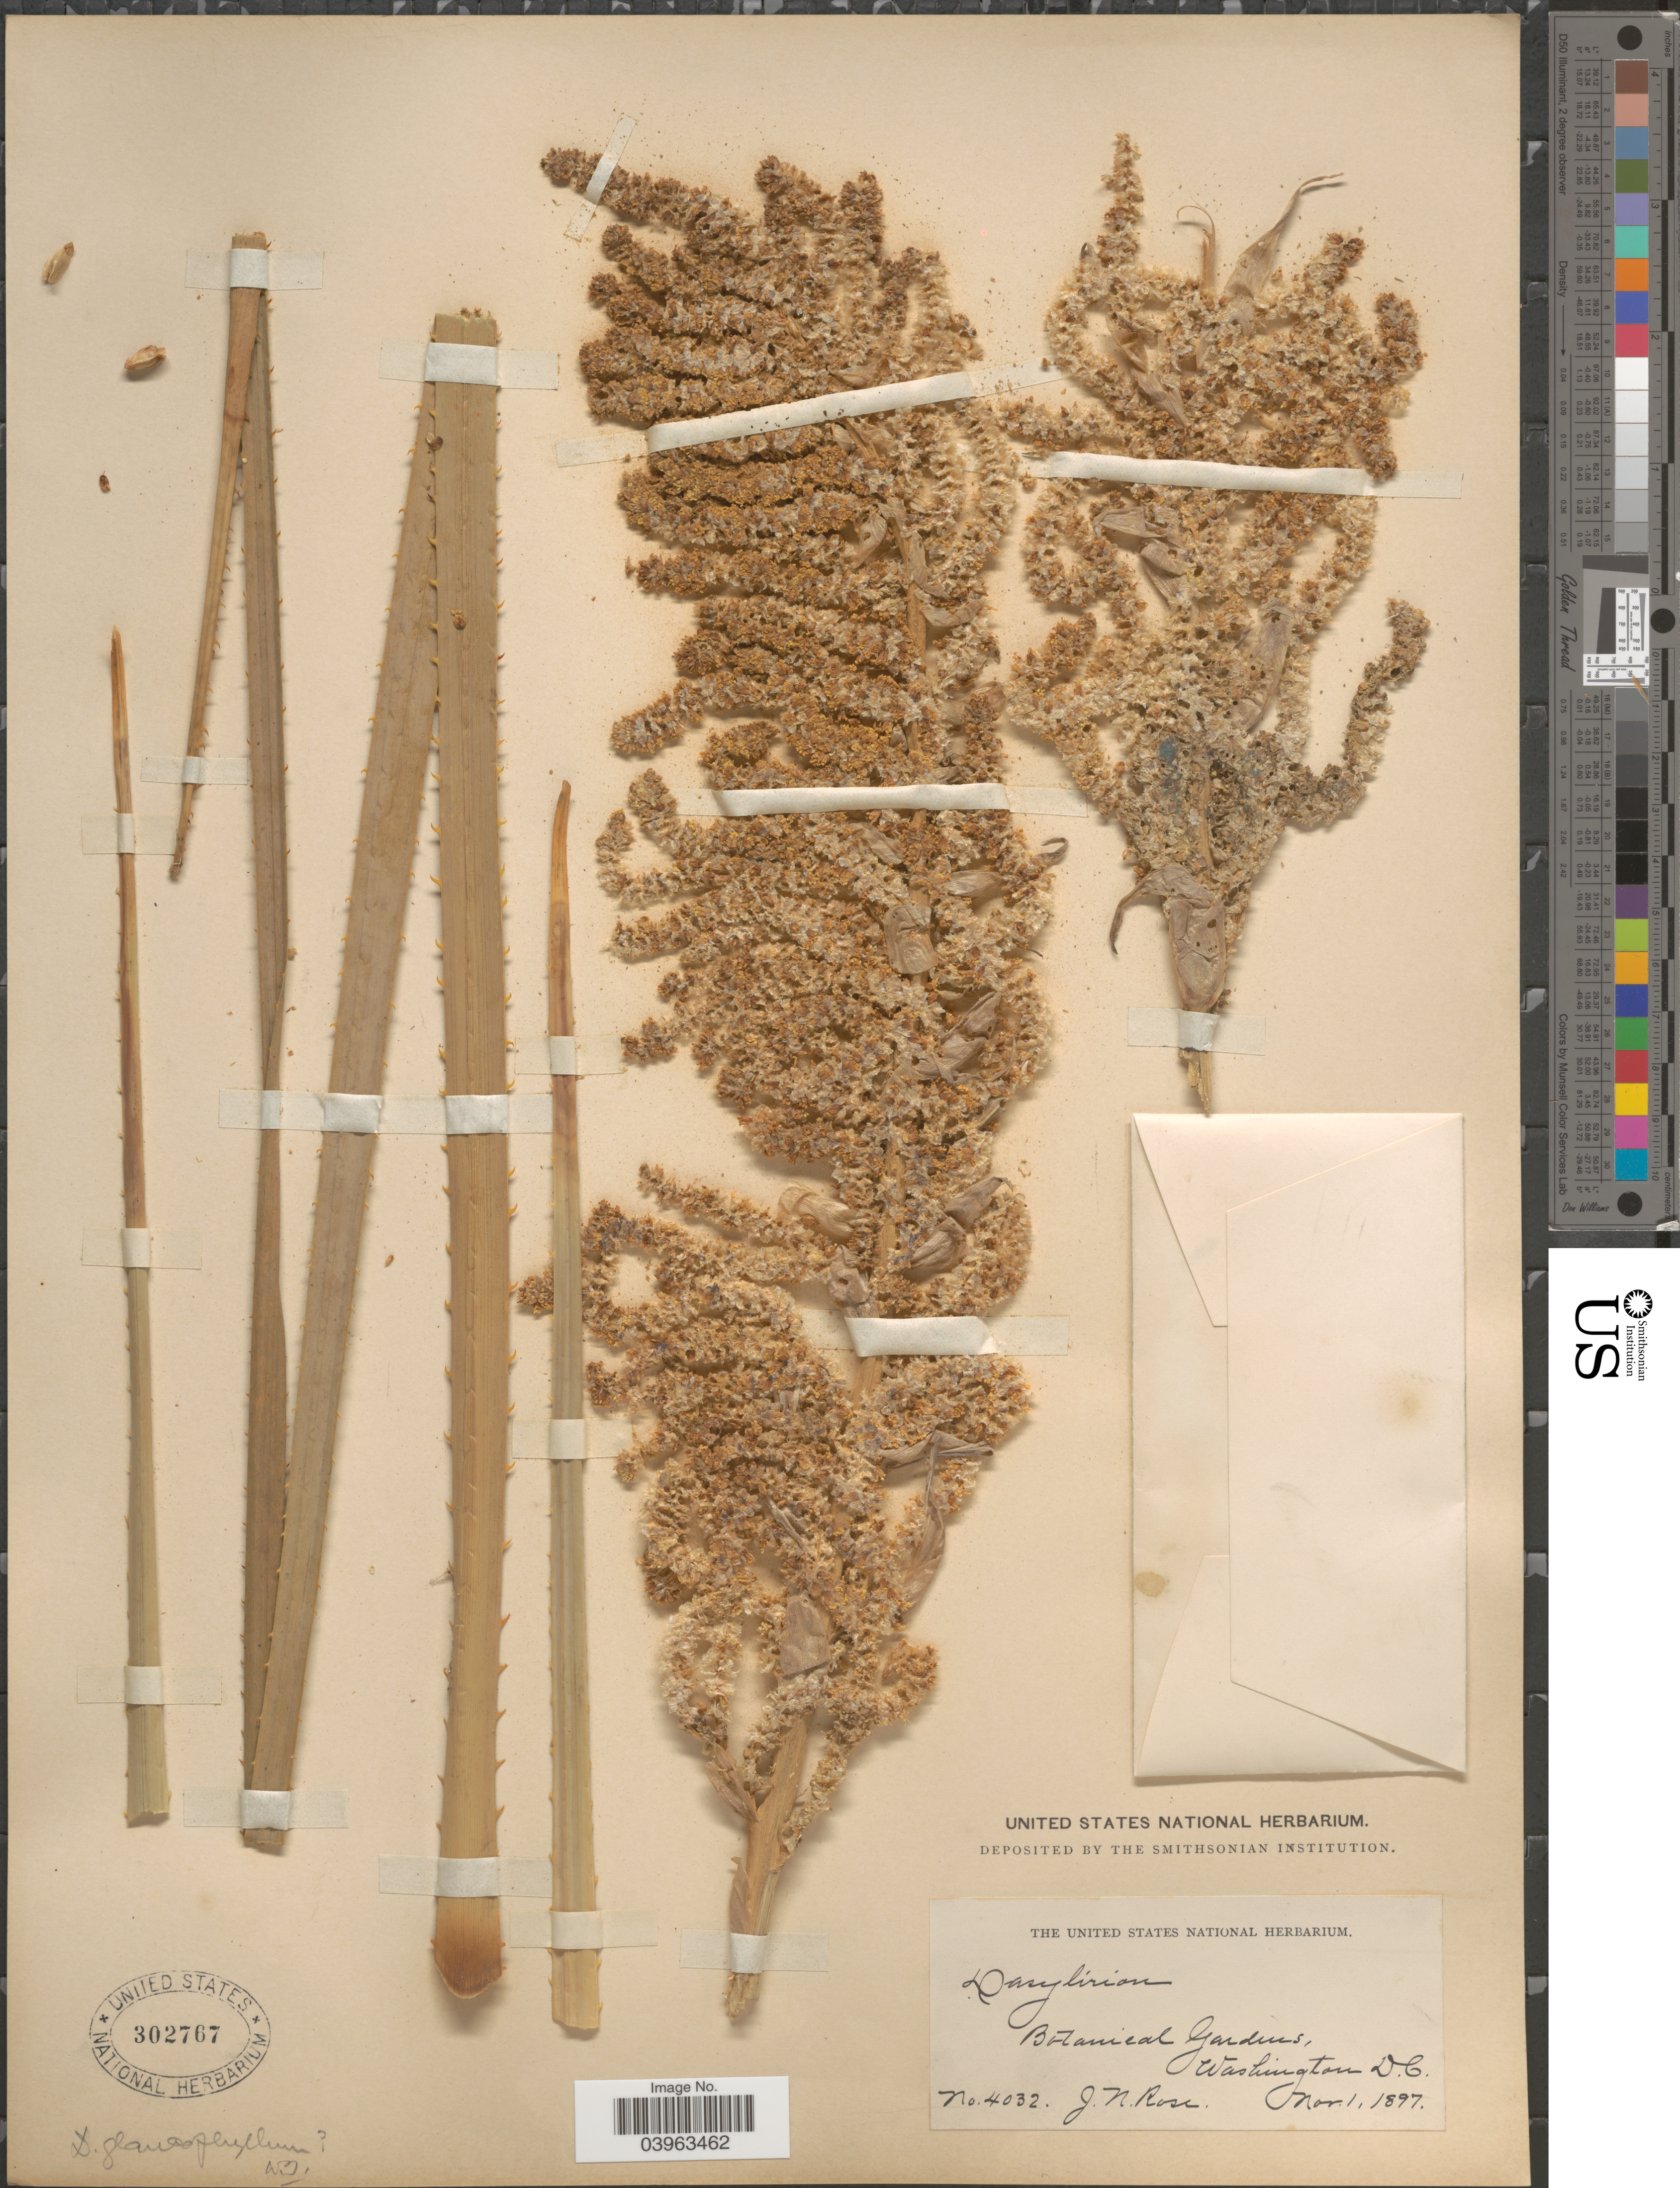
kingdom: Plantae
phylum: Tracheophyta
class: Liliopsida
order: Asparagales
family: Asparagaceae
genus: Dasylirion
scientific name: Dasylirion glaucophyllum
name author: Hook.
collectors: J. N. Rose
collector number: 4032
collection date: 1897-11-01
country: United States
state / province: District of Columbia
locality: Botanical Gardens, Washington D.C.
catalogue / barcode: US 302767